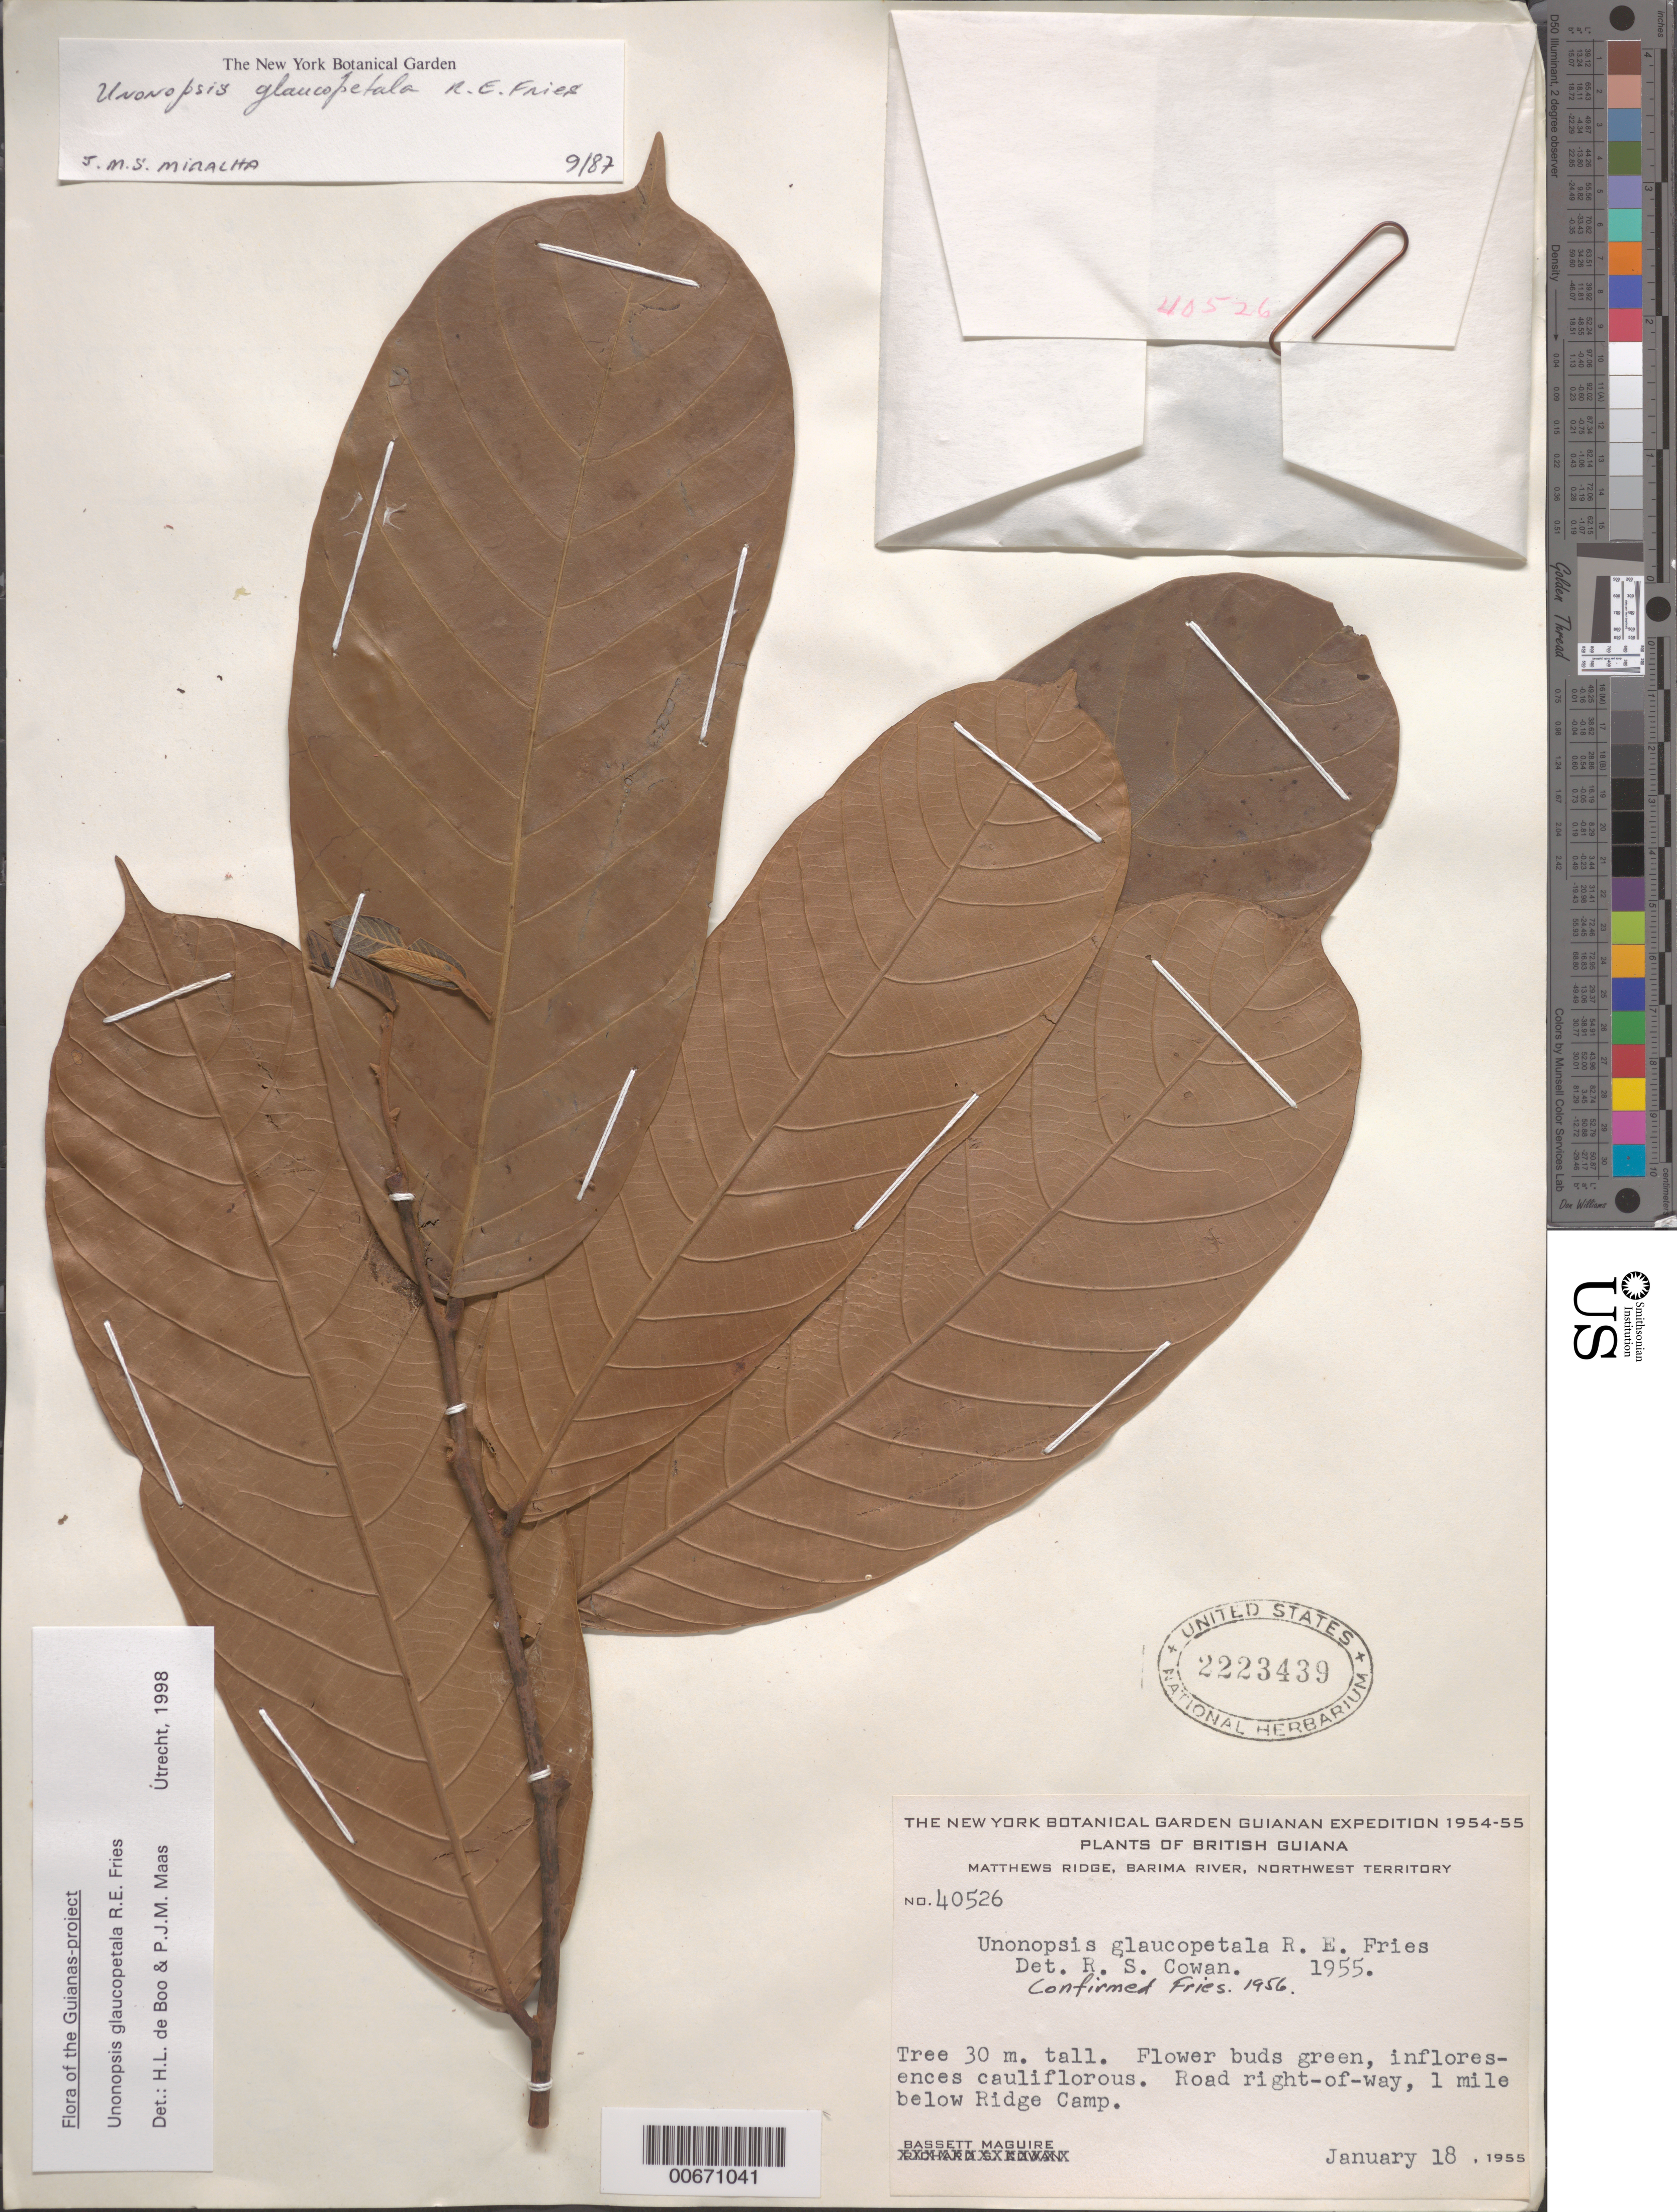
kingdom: Plantae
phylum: Tracheophyta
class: Magnoliopsida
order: Magnoliales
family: Annonaceae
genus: Unonopsis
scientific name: Unonopsis glaucopetala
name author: R.E. Fr.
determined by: de Boo, H. L.; Maas, P. J.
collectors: B. Maguire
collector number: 40526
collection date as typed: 18-Jan-55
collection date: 1955-01-18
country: Guyana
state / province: Barima-Waini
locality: Barima R., Matthews Ridge, 1 mi. below Ridge Camp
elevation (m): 90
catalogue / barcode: US 2223439